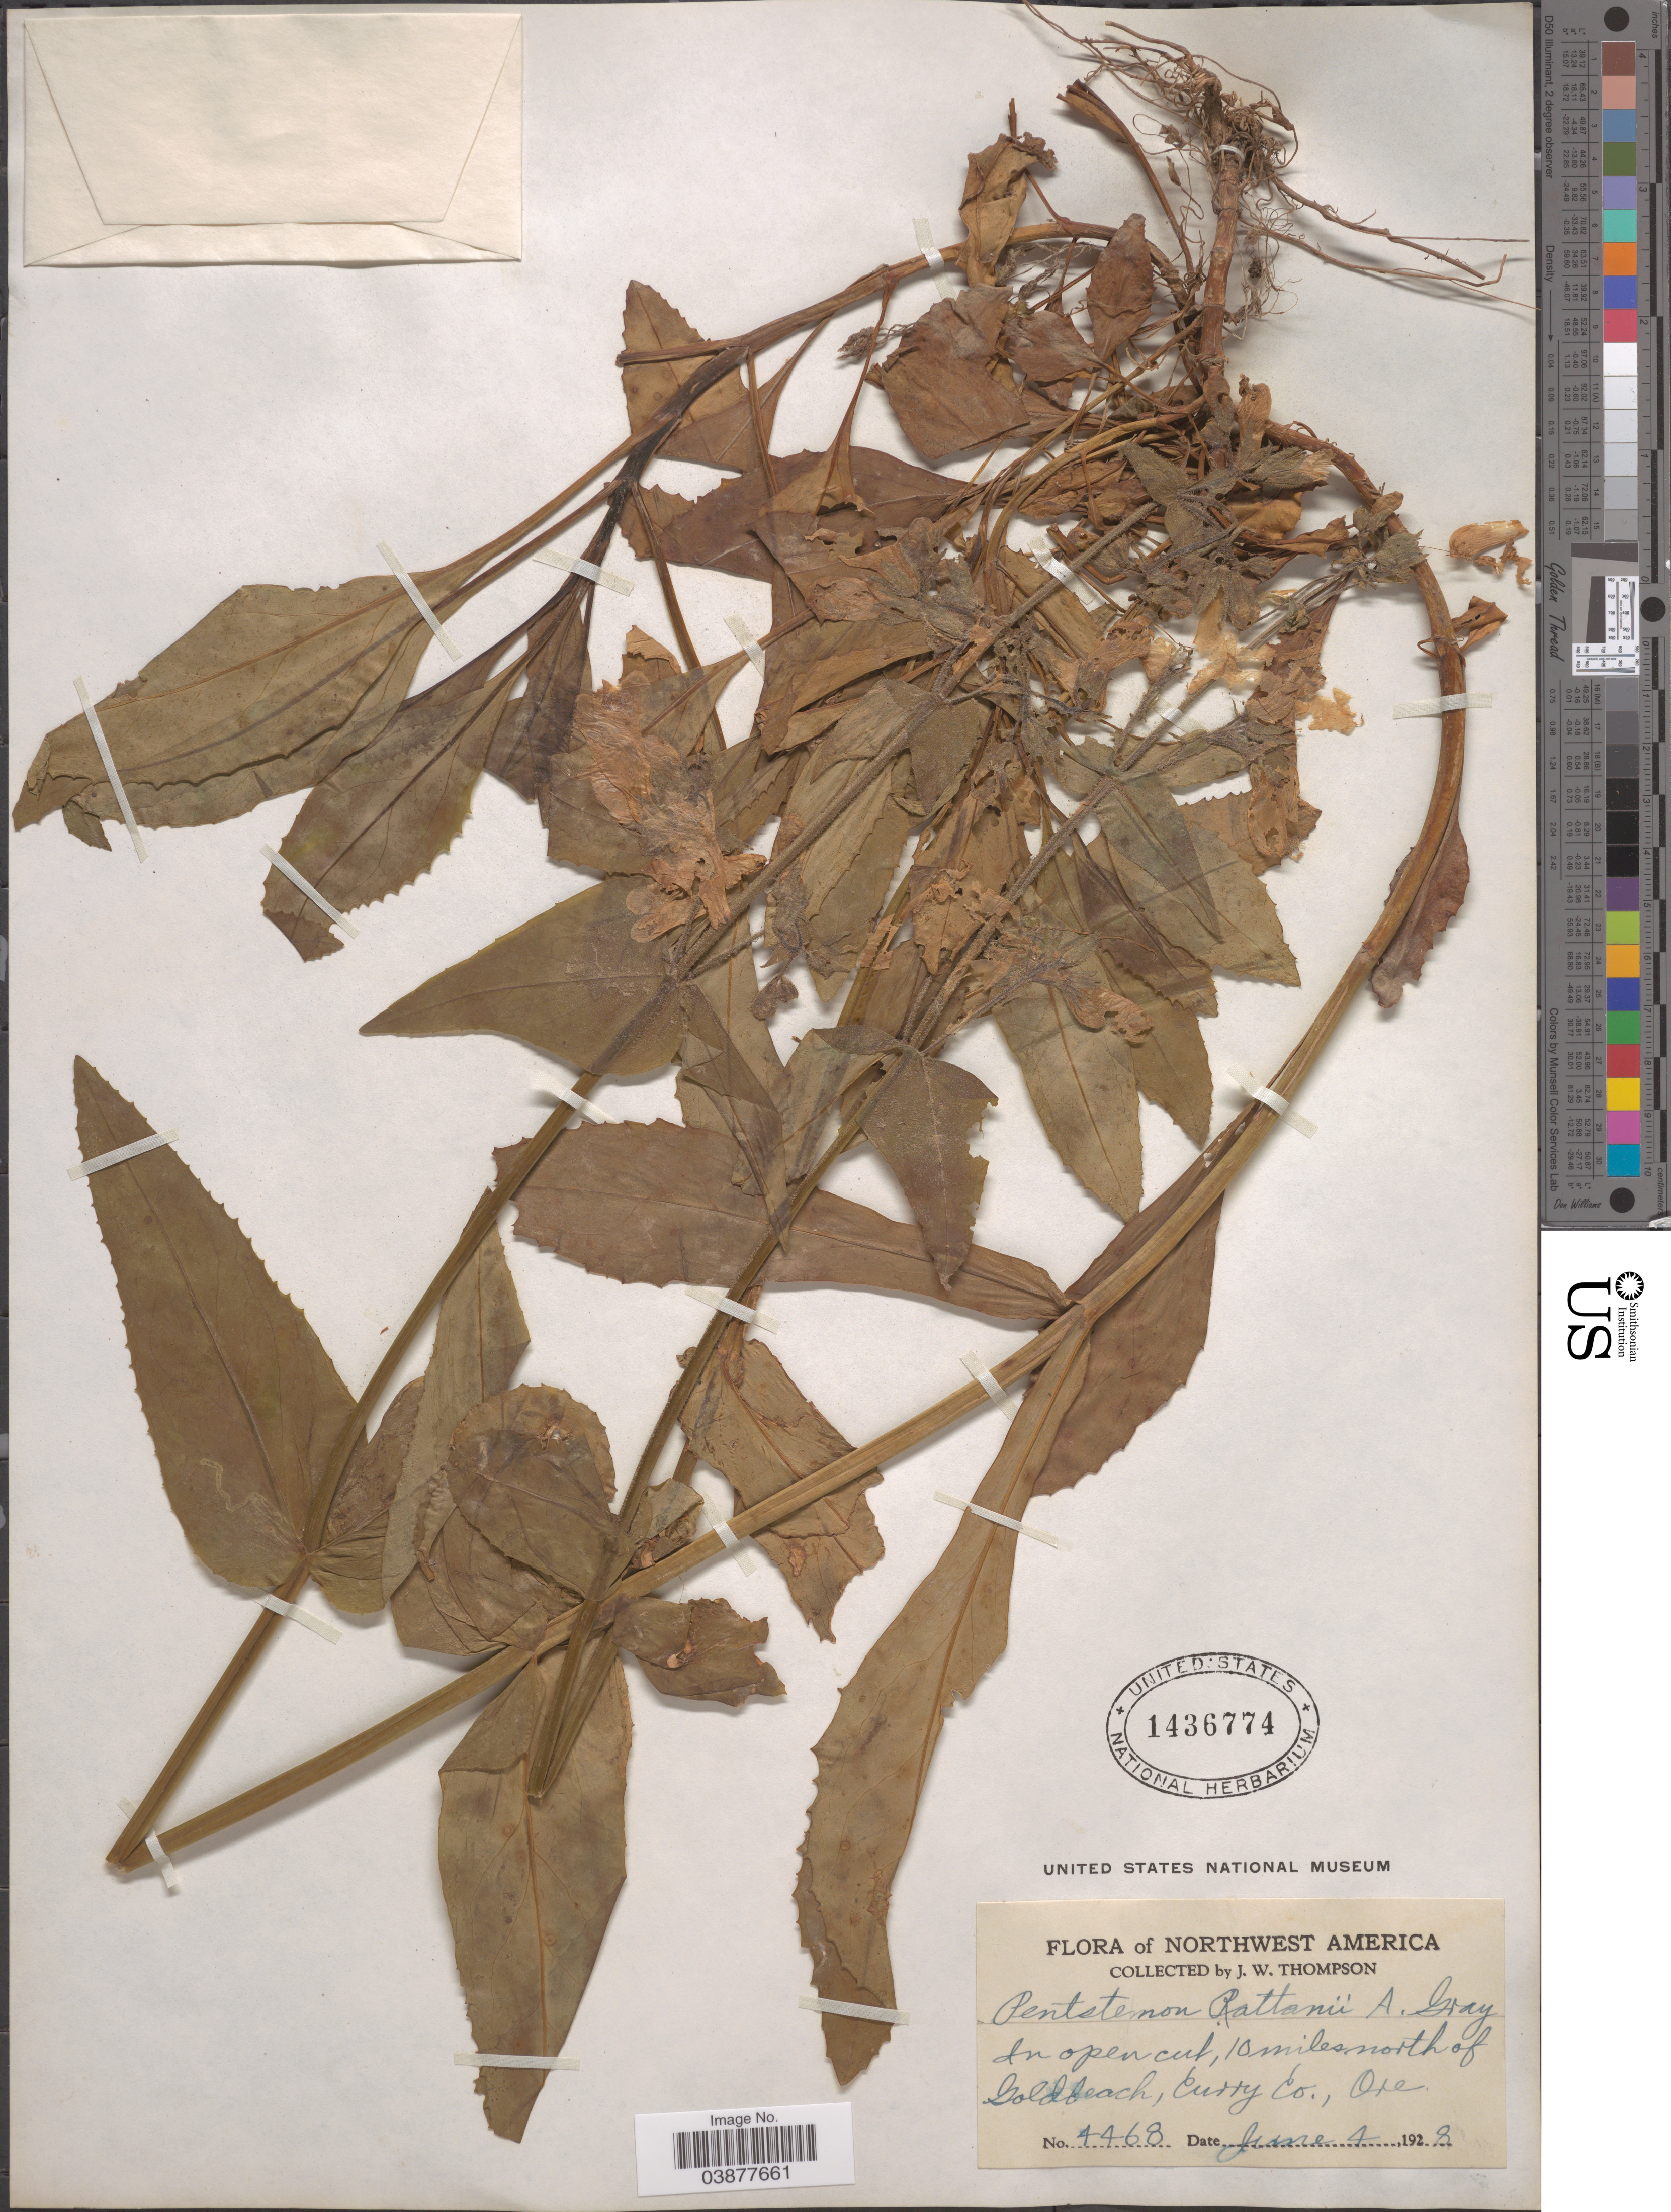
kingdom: Plantae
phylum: Tracheophyta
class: Magnoliopsida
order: Lamiales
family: Plantaginaceae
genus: Penstemon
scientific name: Penstemon rattani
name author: A. Gray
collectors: J. Thompson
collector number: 4468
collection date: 1928-06-04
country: United States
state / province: Oregon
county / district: Curry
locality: Northwest America. In open cut, 10 miles north of Goldbeach, Curry Co.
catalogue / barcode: US 1436774